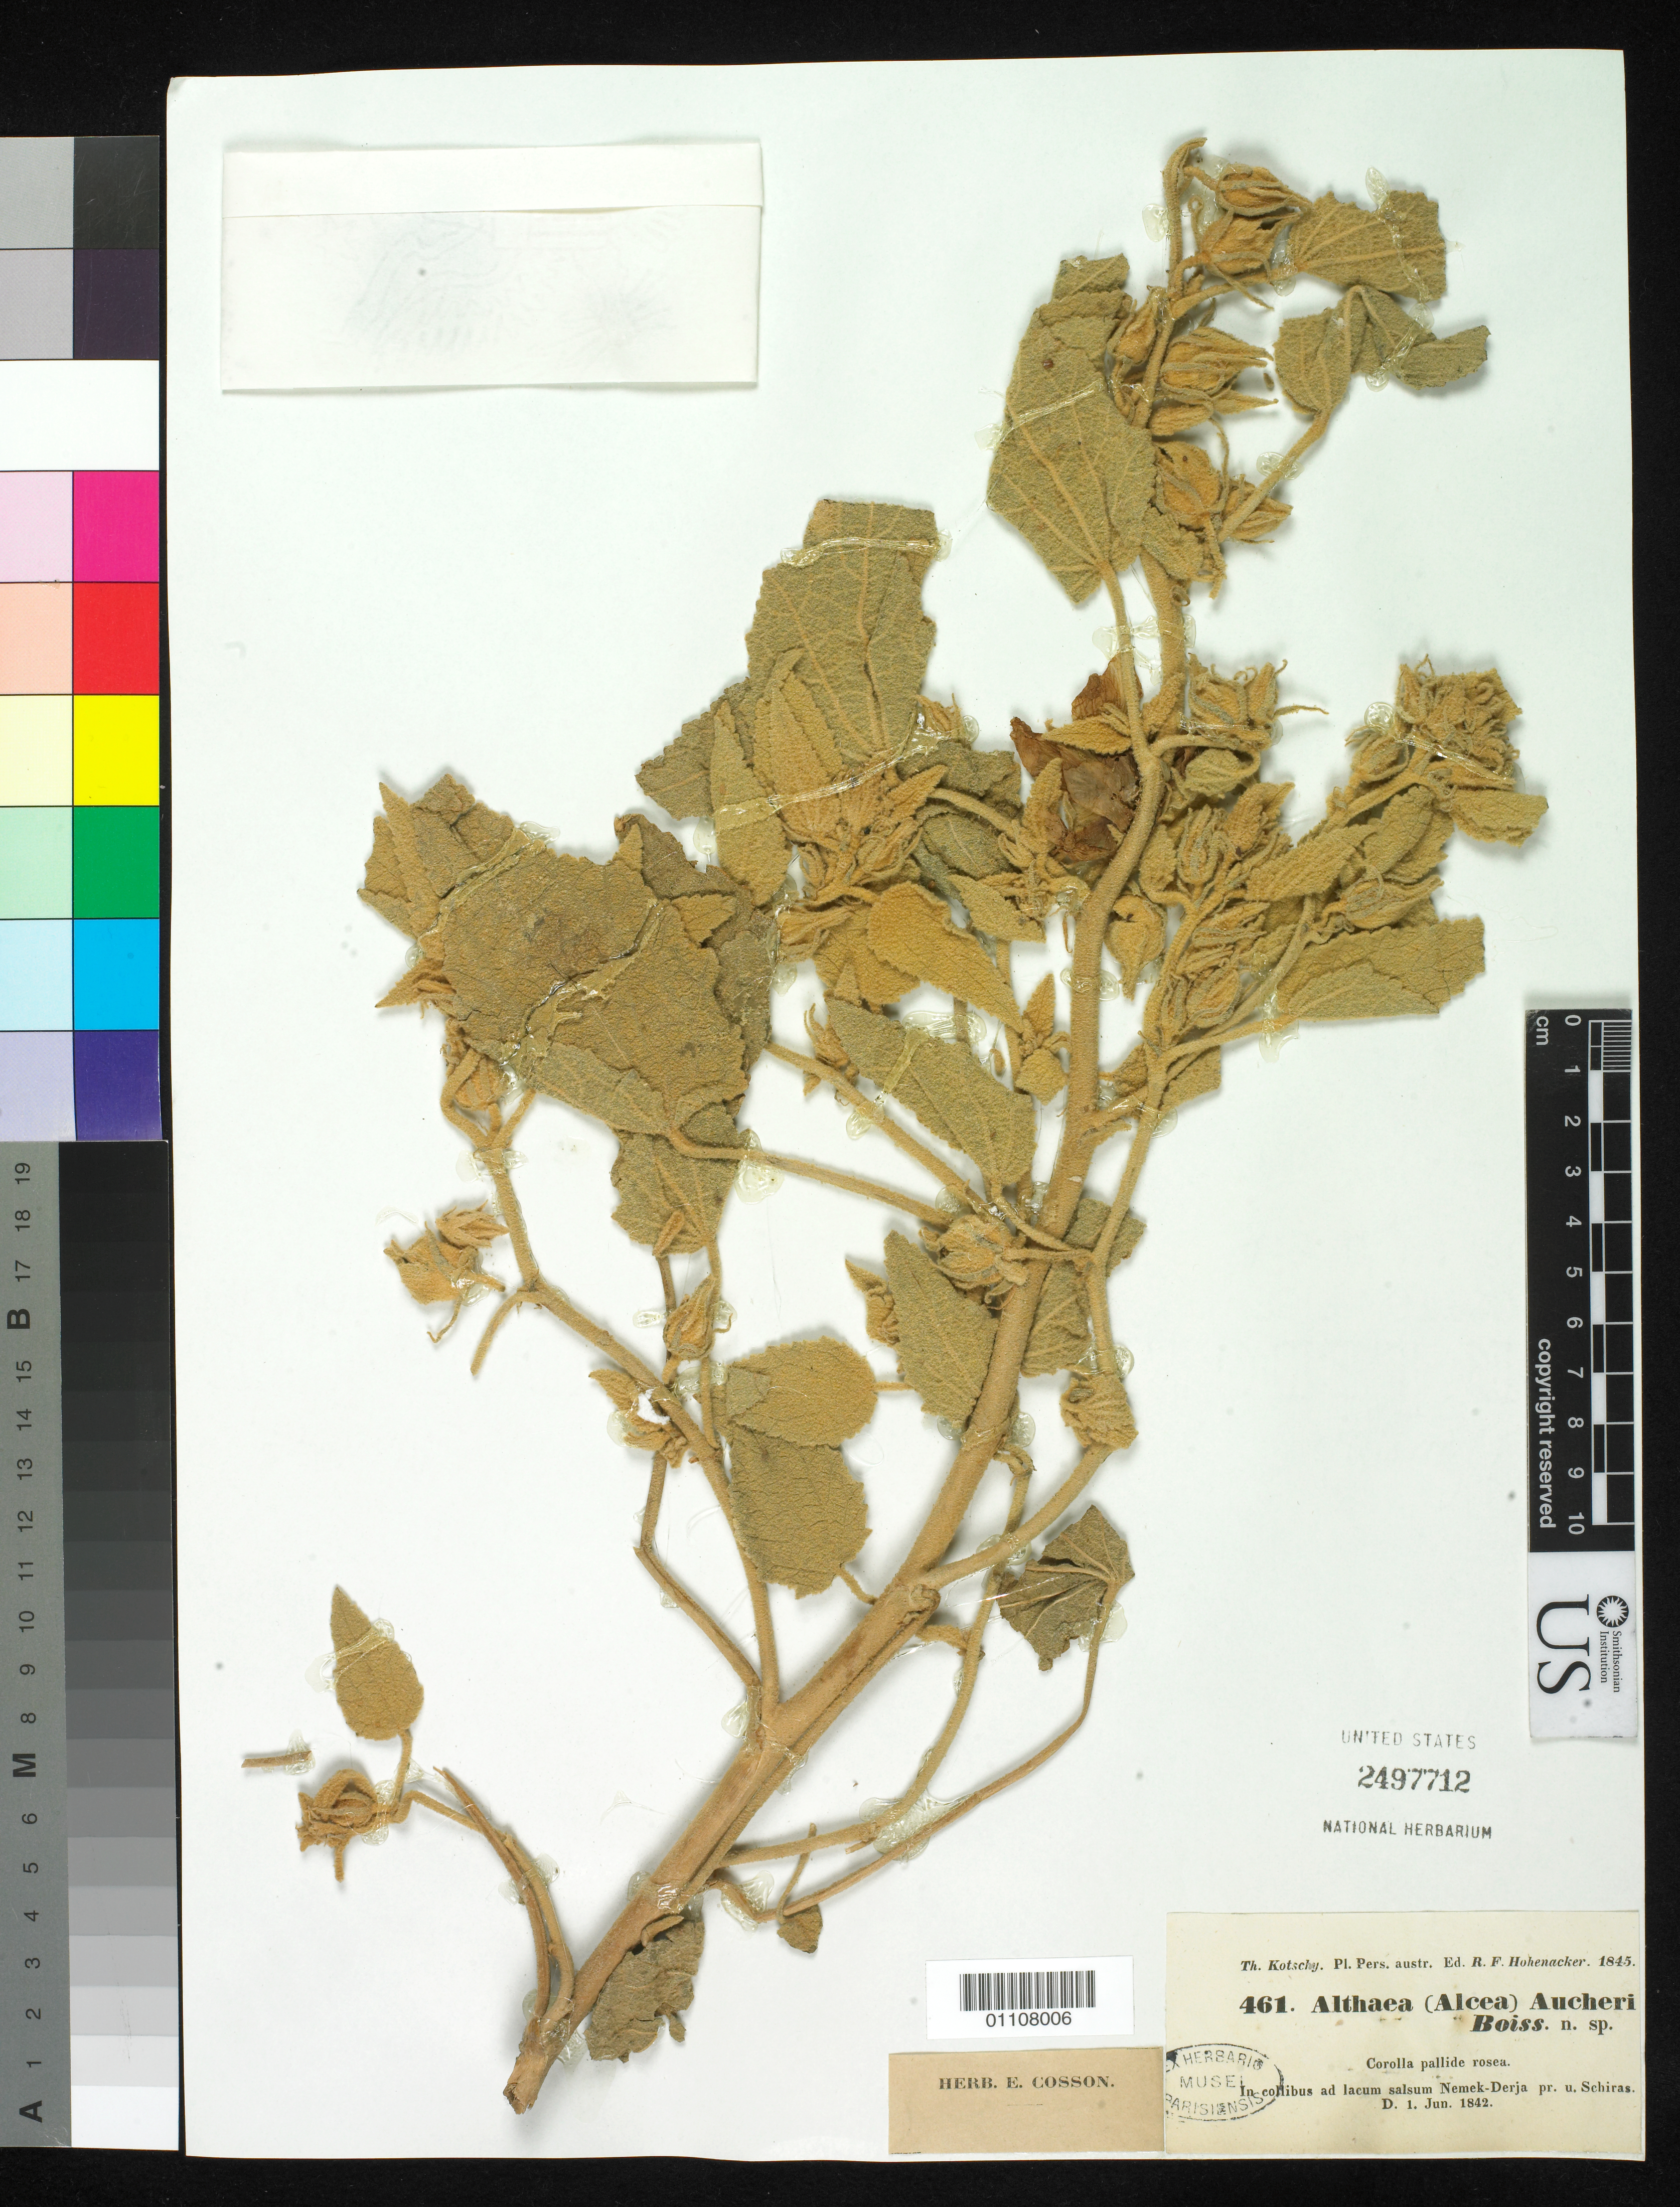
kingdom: Plantae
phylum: Tracheophyta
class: Magnoliopsida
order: Malvales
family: Malvaceae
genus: Althaea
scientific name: Althaea aucheri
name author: Boiss.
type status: Syntype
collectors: K. G. Kotschy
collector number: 461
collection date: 1842-06-01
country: Iran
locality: Nemek-Derja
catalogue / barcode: US 2497712